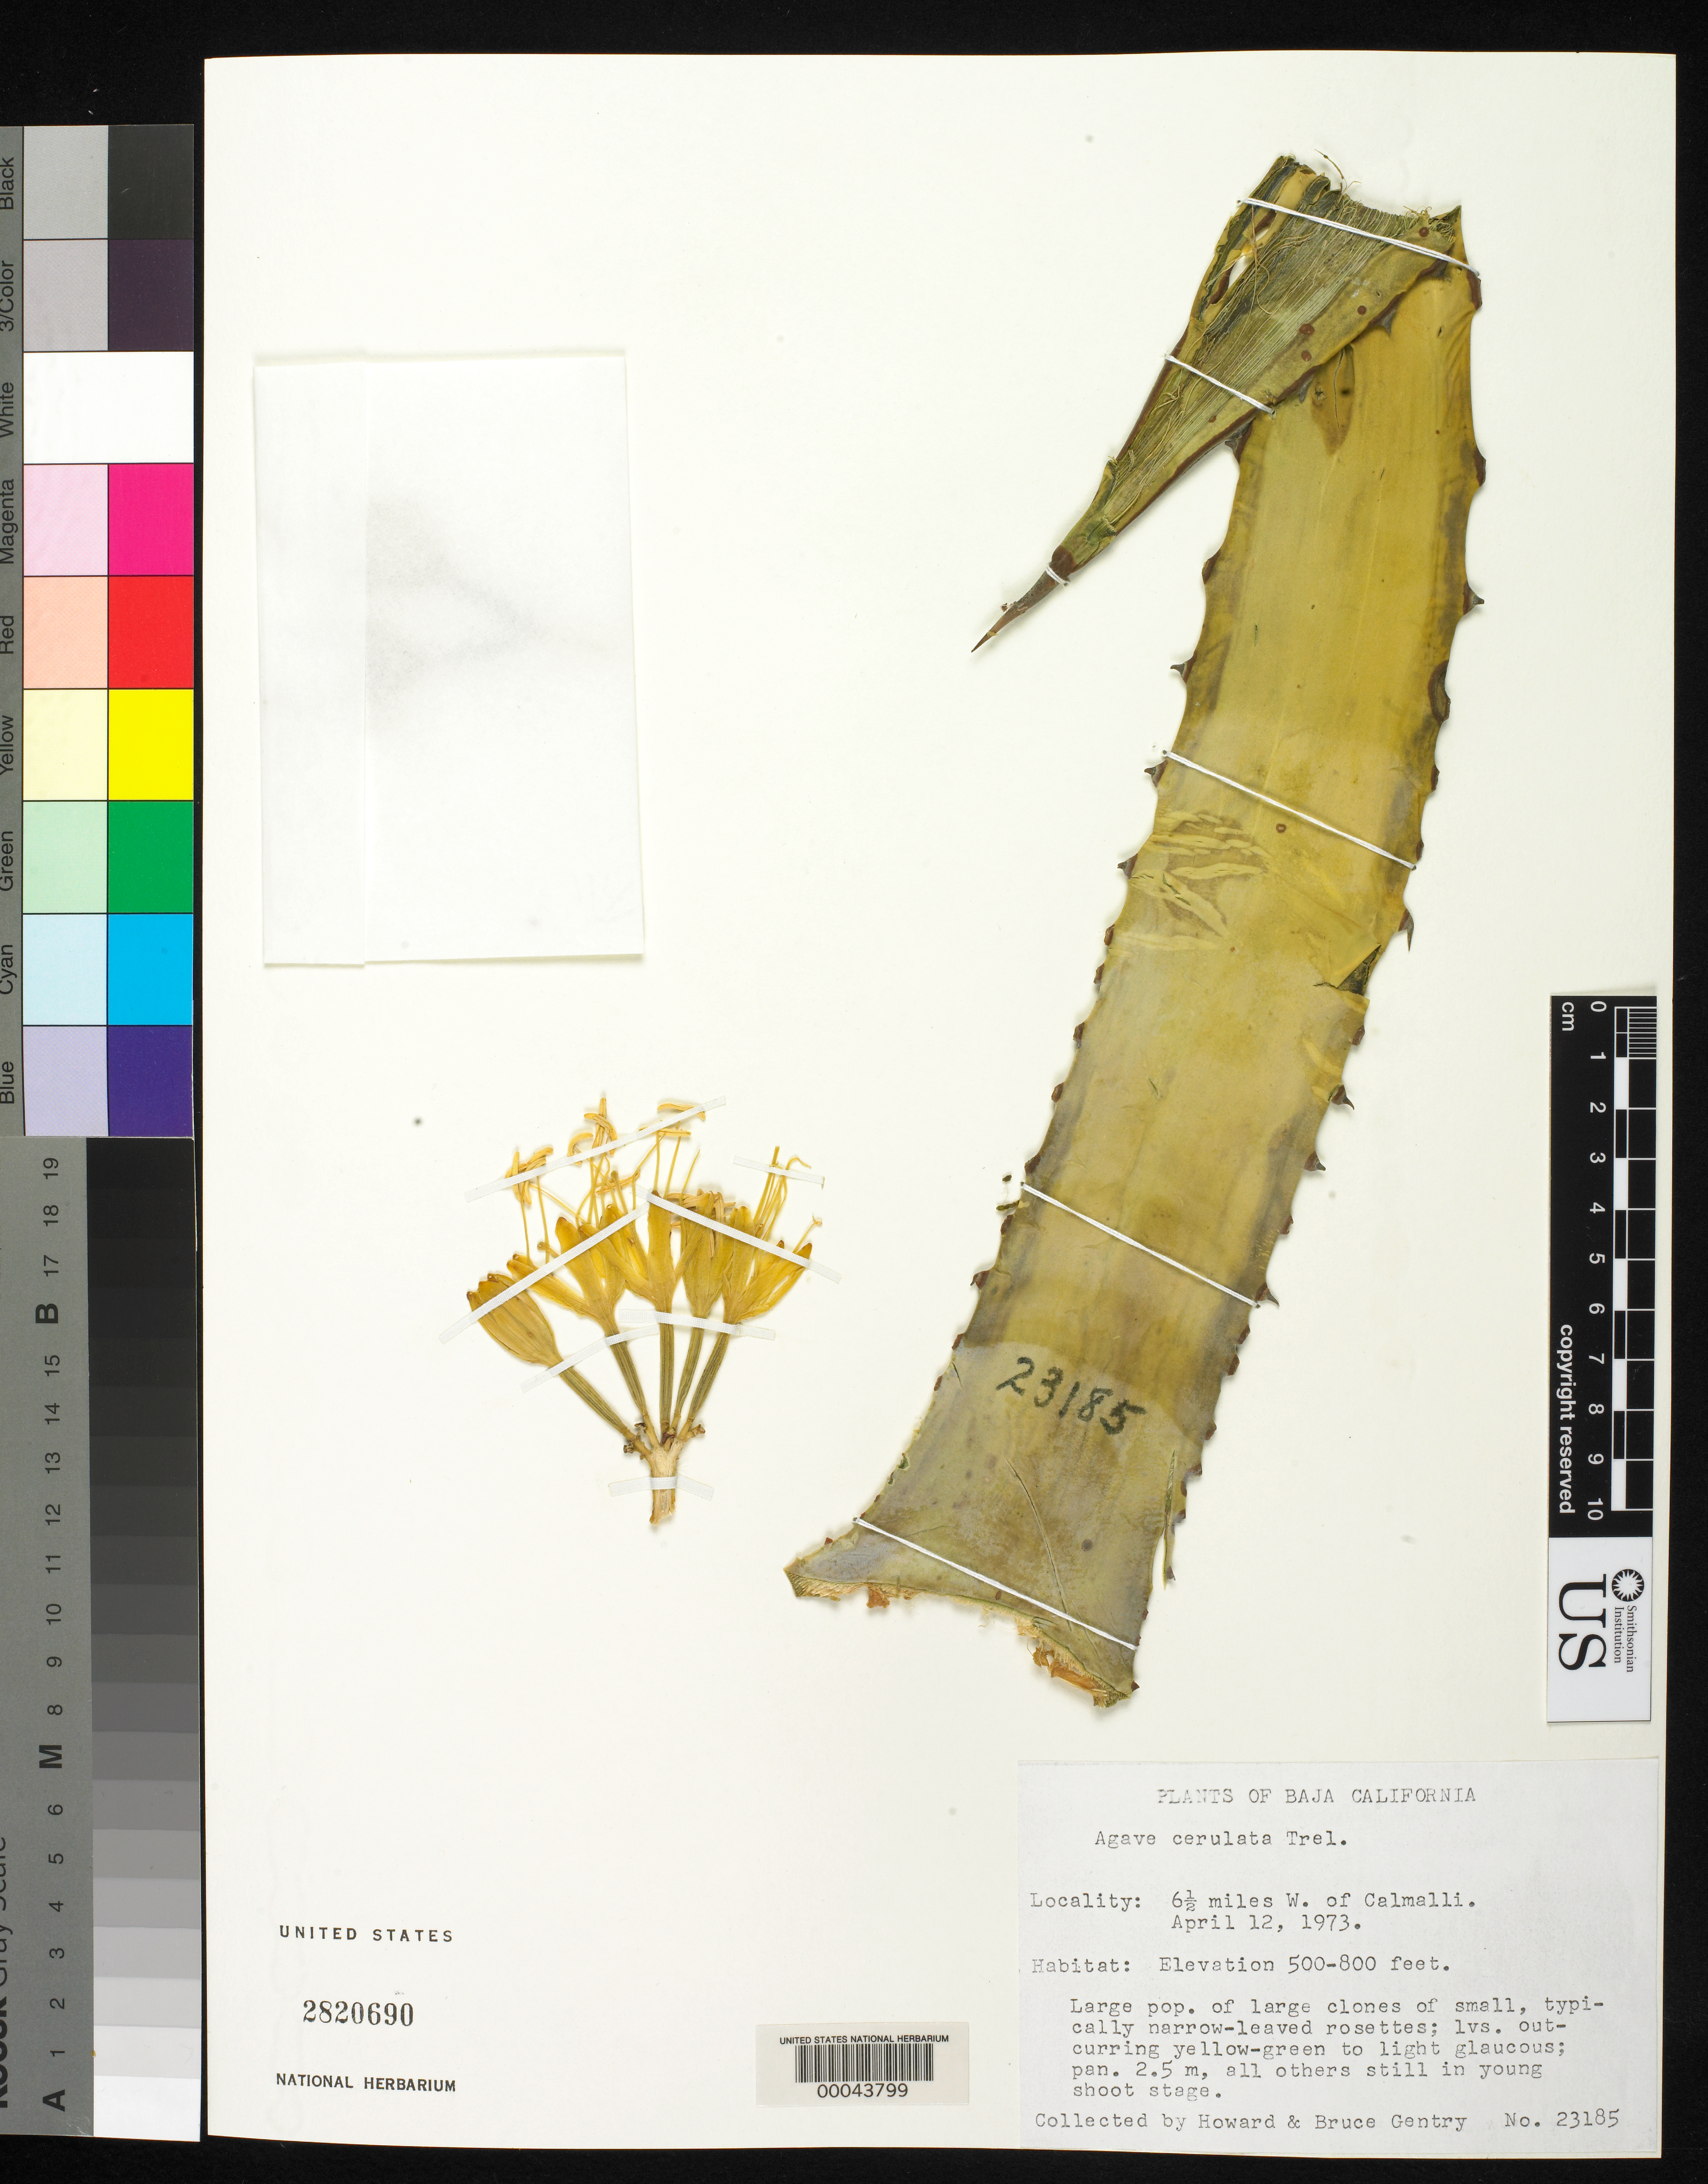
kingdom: Plantae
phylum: Tracheophyta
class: Liliopsida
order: Asparagales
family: Asparagaceae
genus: Agave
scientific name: Agave cerulata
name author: Trel.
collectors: H. S. Gentry & B. Gentry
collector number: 23185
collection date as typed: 12 Apr 1973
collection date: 1973-04-12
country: Mexico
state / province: Baja California Sur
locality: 6.5 mi W of Calmalli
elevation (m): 152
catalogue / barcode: US 2820690